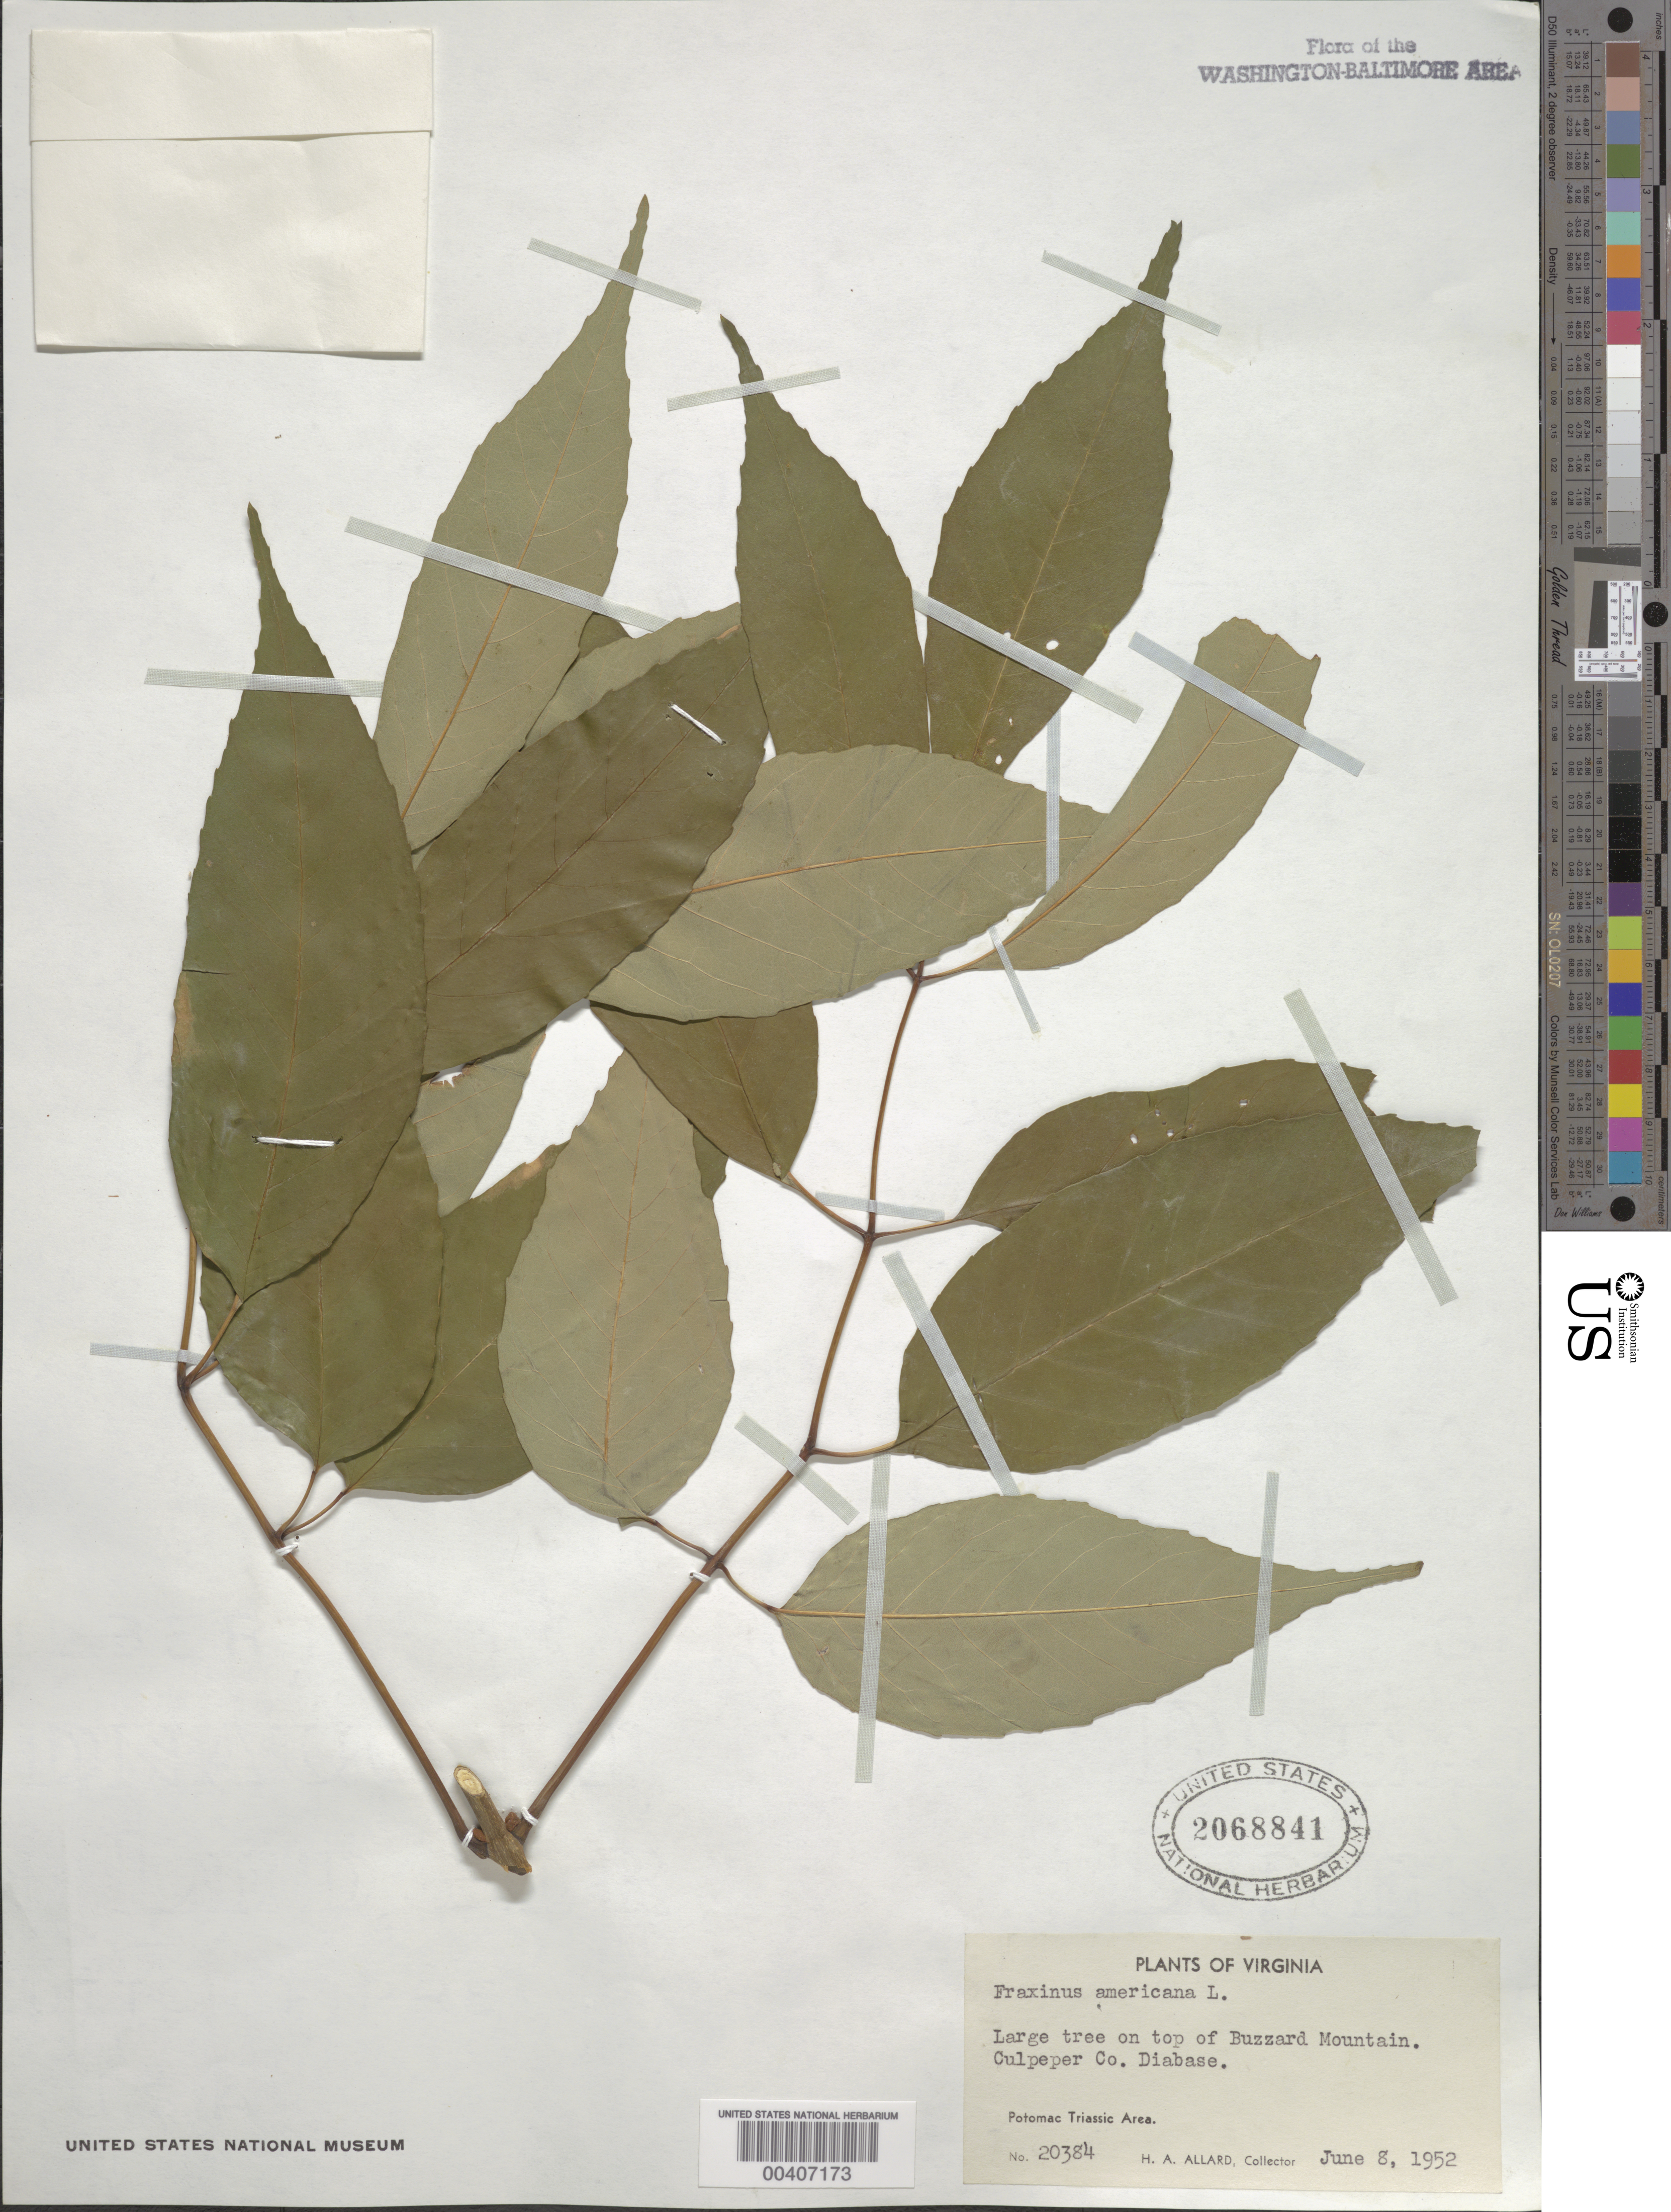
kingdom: Plantae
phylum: Tracheophyta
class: Magnoliopsida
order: Lamiales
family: Oleaceae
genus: Fraxinus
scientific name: Fraxinus americana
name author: L.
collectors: H. A. Allard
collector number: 20384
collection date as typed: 08 Jun 1952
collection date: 1952-06-08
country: United States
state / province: Virginia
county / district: Culpeper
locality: Buzzard Mountain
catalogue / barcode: US 2068841